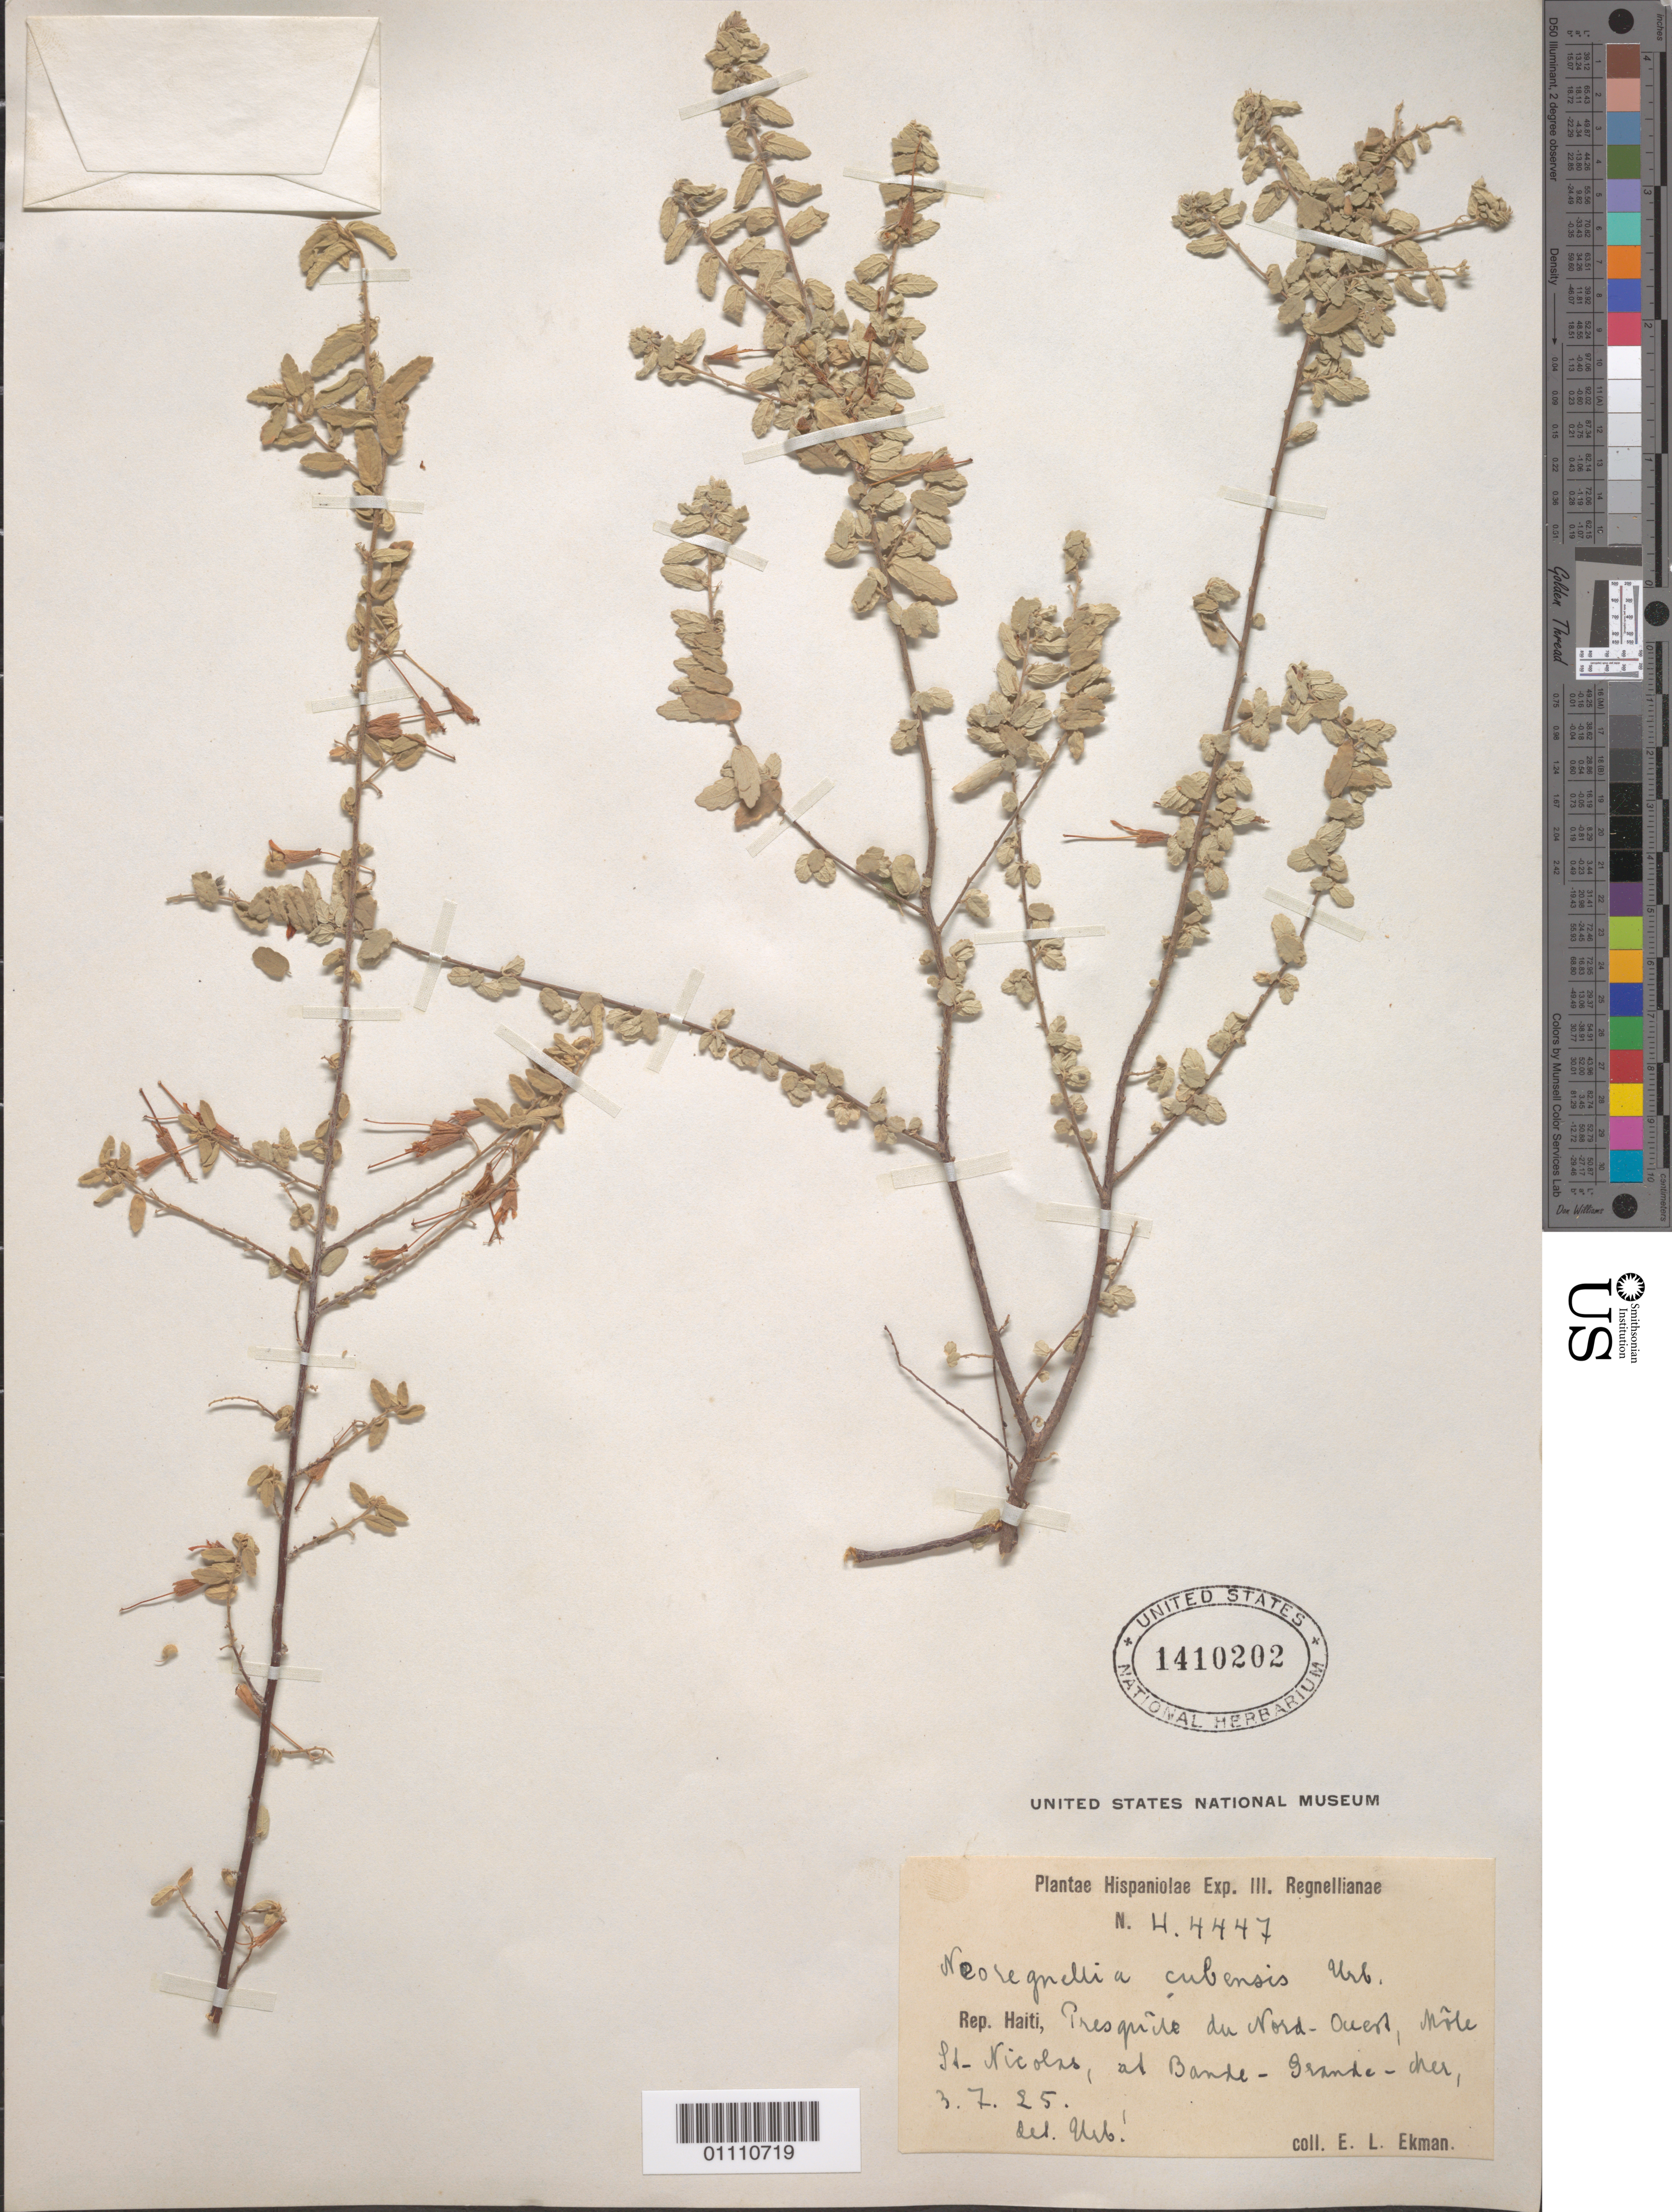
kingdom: Plantae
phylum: Tracheophyta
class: Magnoliopsida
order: Malvales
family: Malvaceae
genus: Neoregnellia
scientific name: Neoregnellia cubensis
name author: Urb.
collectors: E. L. Ekman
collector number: H 4447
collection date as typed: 07 Mar 1925 or 03 Jul 1925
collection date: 1925-03-07 or 1925-07-03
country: Haiti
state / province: Nord-Óuest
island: Hispaniola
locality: Presquite de Nord-Ouest, Môle St. Nicolas, at Bande-Grande-cher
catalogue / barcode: US 1410202